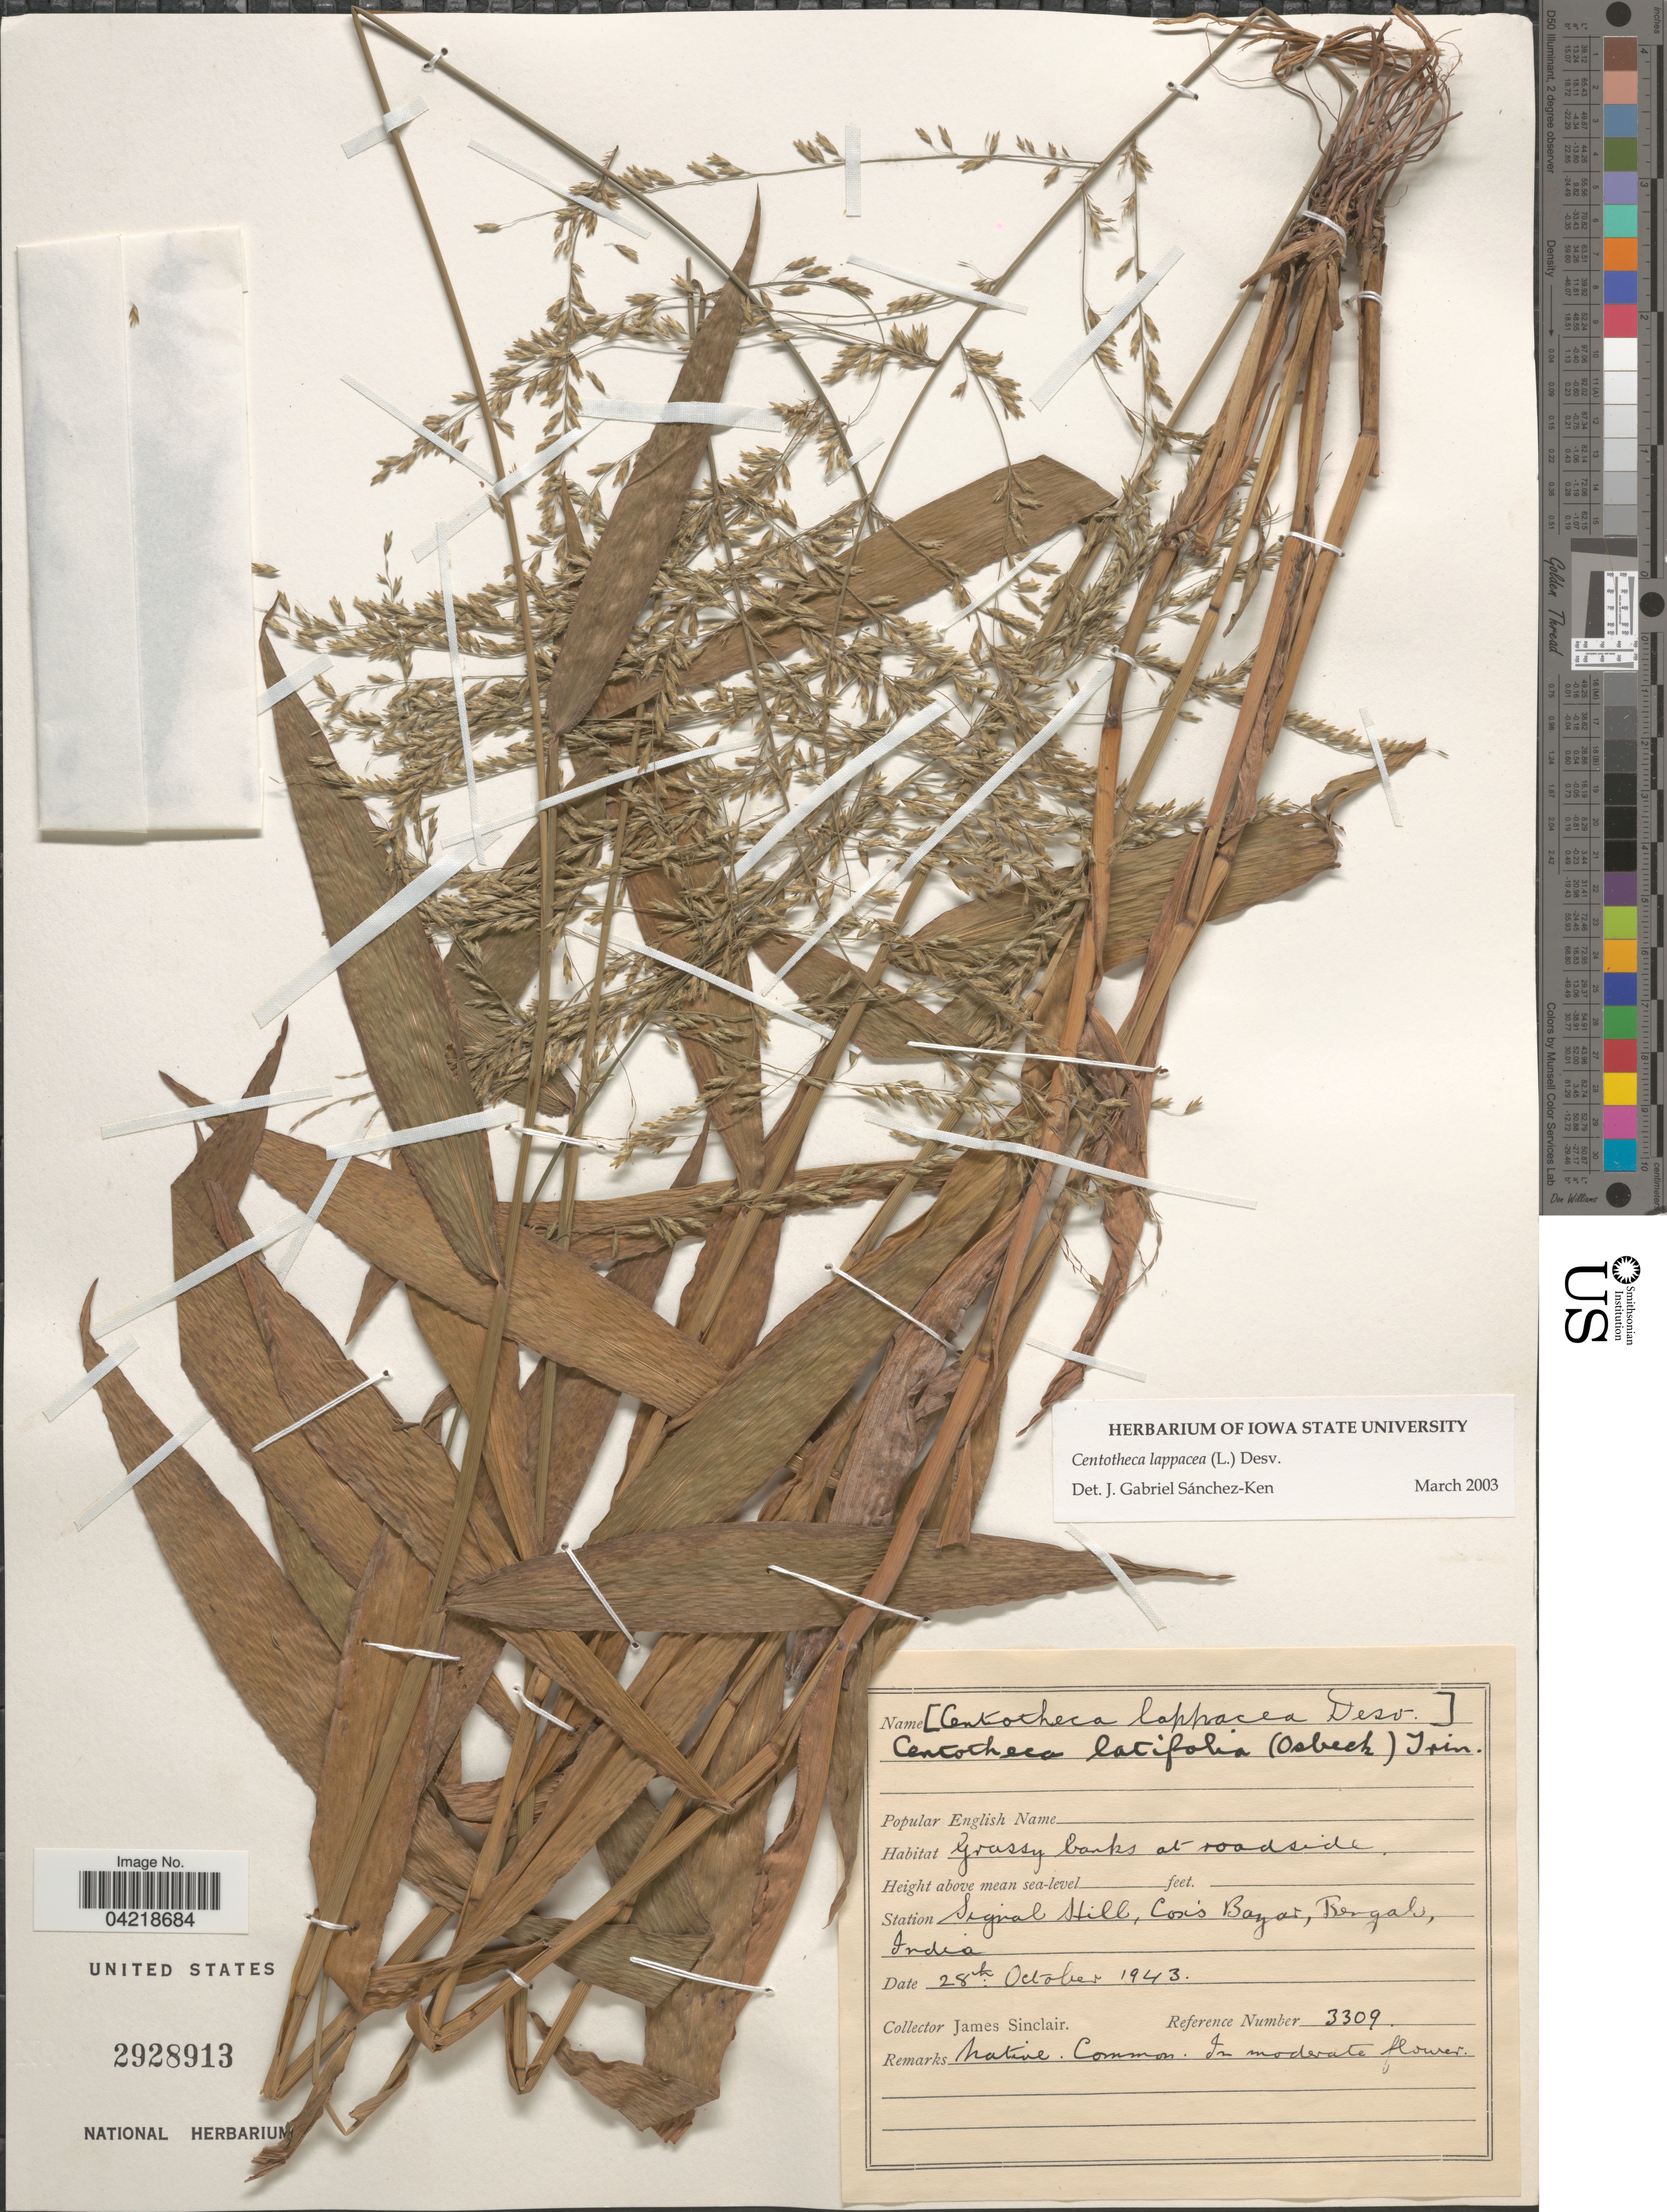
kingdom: Plantae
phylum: Tracheophyta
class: Liliopsida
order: Poales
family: Poaceae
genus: Centotheca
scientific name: Centotheca lappacea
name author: (L.) Desv.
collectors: J. Sinclair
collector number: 3309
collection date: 1943-10-28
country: Bangladesh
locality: Signal Hill, Cox's Bazar, Bengal.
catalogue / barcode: US 2928913